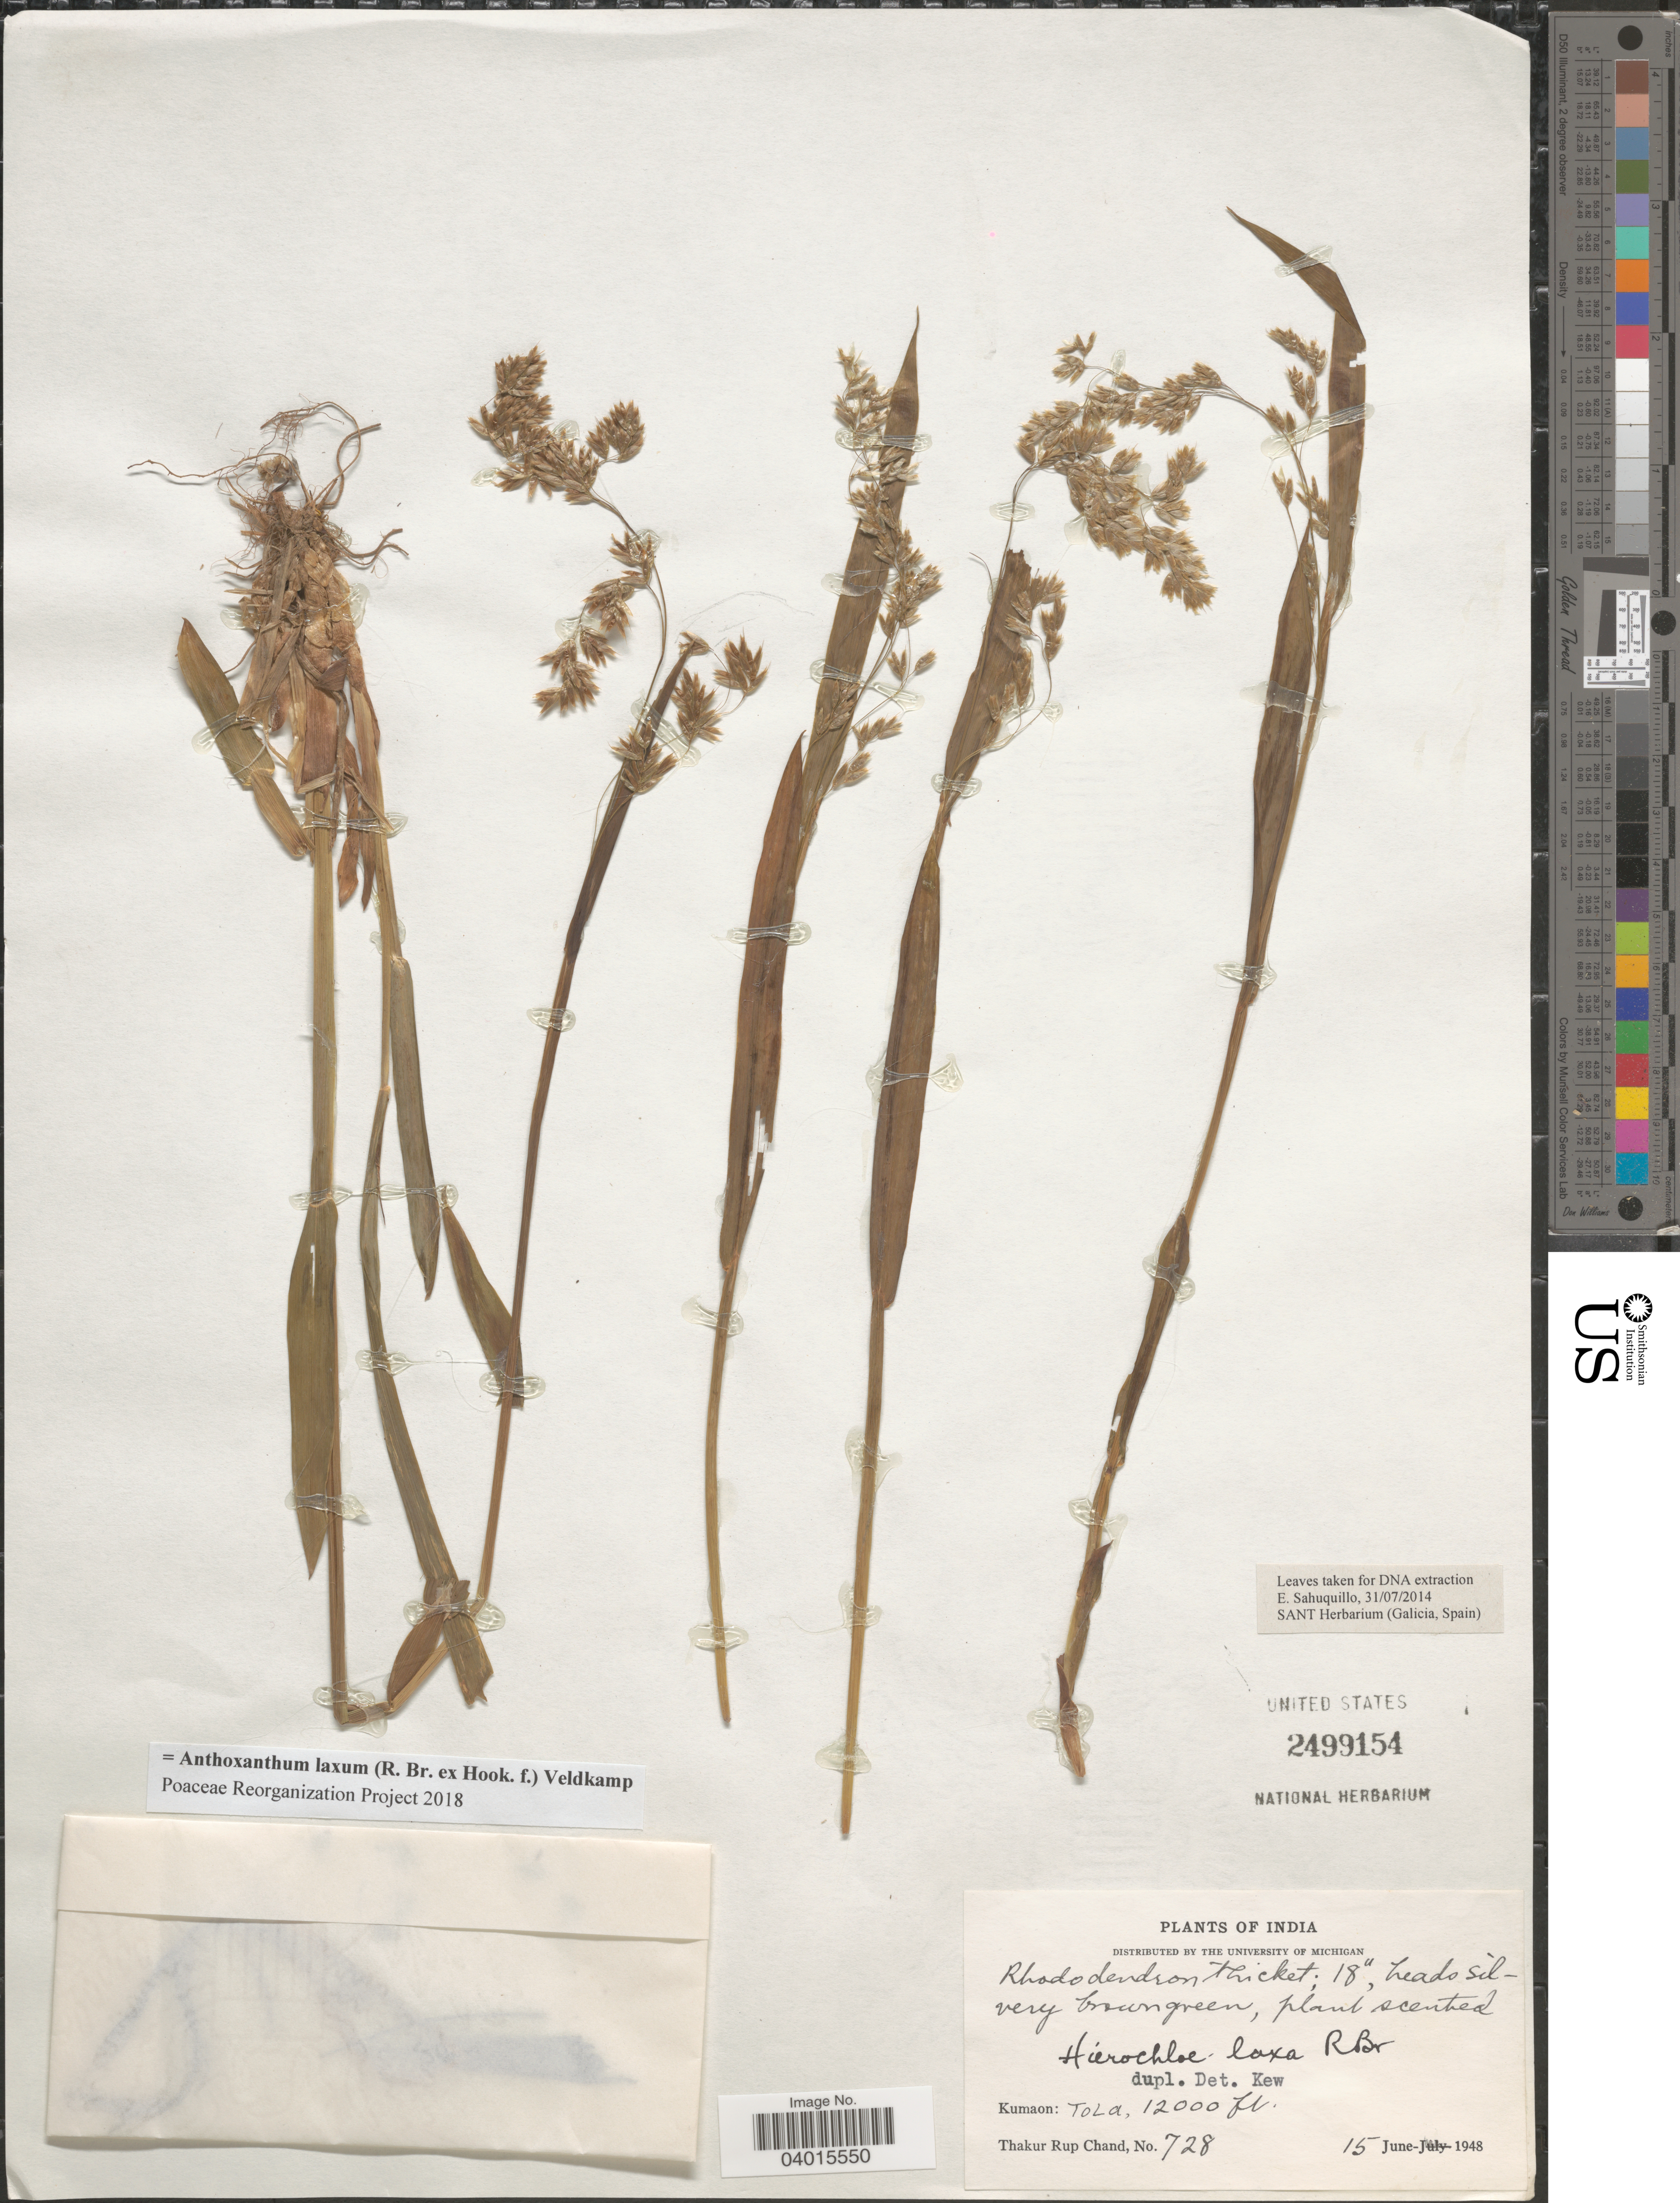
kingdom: Plantae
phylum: Tracheophyta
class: Liliopsida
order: Poales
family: Poaceae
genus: Anthoxanthum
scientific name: Anthoxanthum laxum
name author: (R. Br. ex Hook. f.) Veldkamp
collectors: T. R. Chand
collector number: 728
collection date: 1948-06-15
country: India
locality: Kumaon: Tola.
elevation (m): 3658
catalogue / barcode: US 2499154